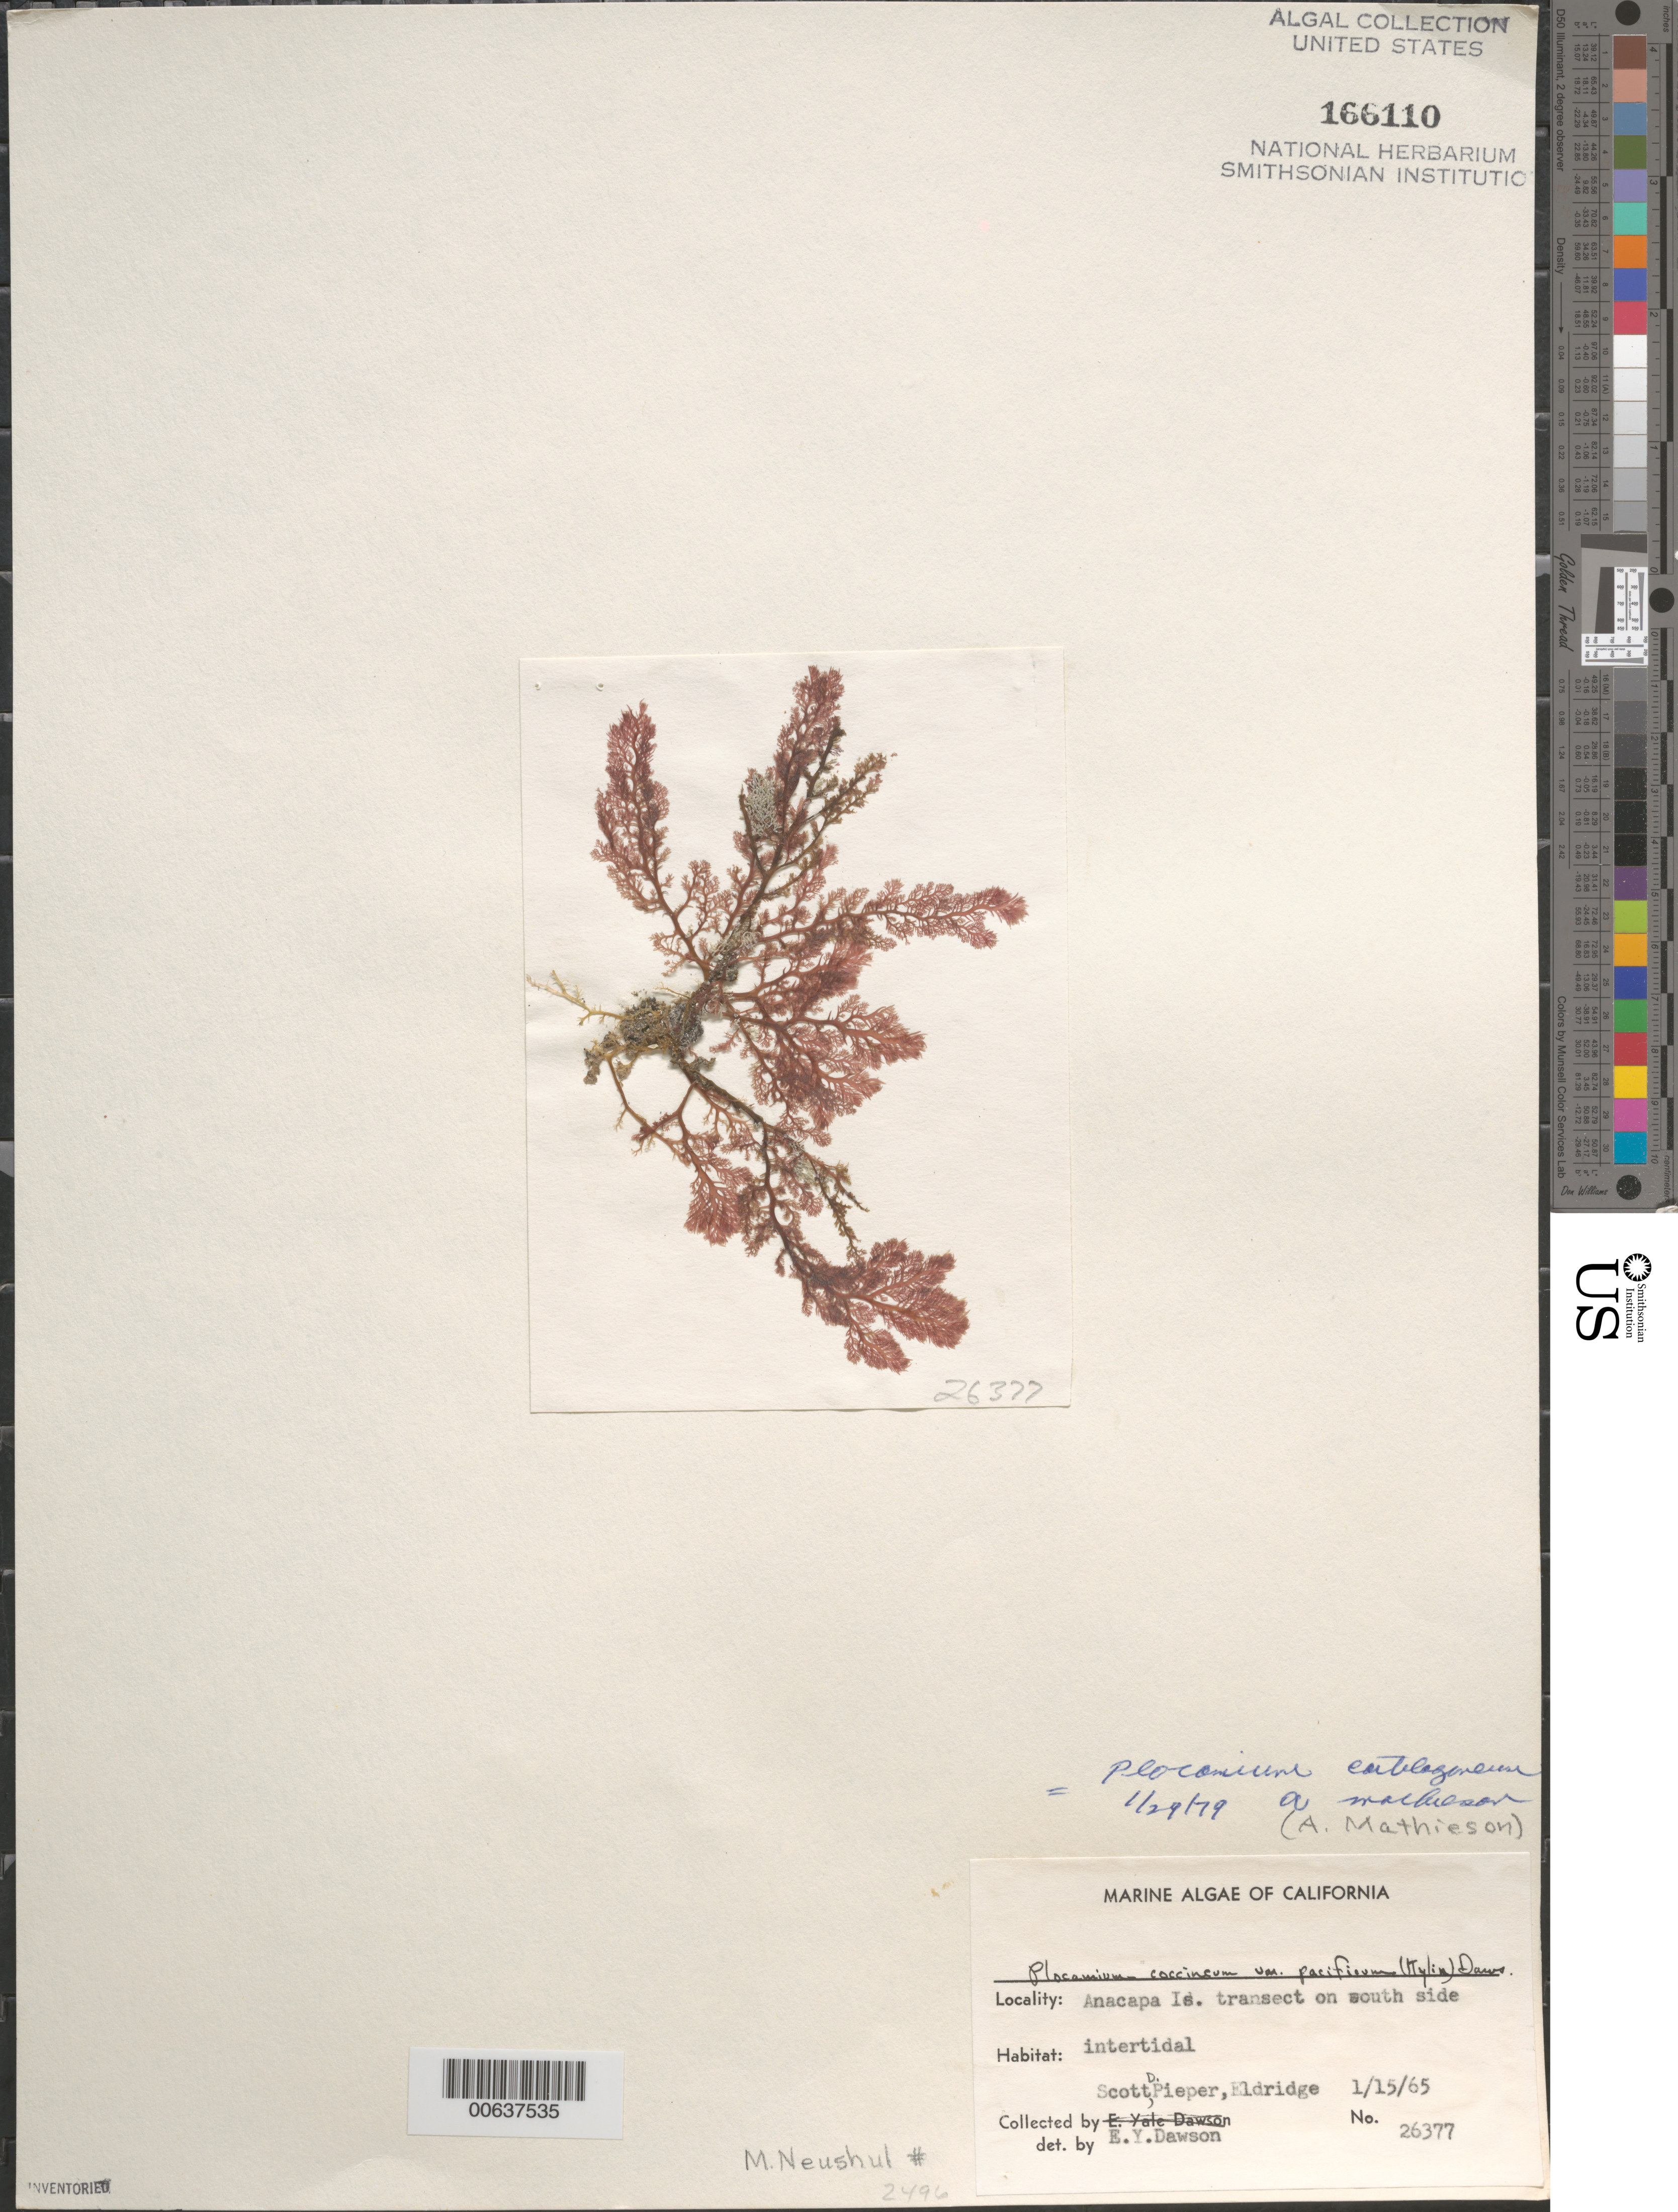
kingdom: Plantae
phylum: Rhodophyta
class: Florideophyceae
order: Plocamiales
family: Plocamiaceae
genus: Plocamium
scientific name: Plocamium cartilagineum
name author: (L.) P.S. Dixon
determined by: Mathieson, A. C.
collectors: J. Scott, D. Pieper & -. Eldridge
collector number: EYD 26377 & NEUSHUL 2496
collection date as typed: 15 Nov 1965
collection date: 1965-11-15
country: United States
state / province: California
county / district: Ventura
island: Anacapa Island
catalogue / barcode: US 166110